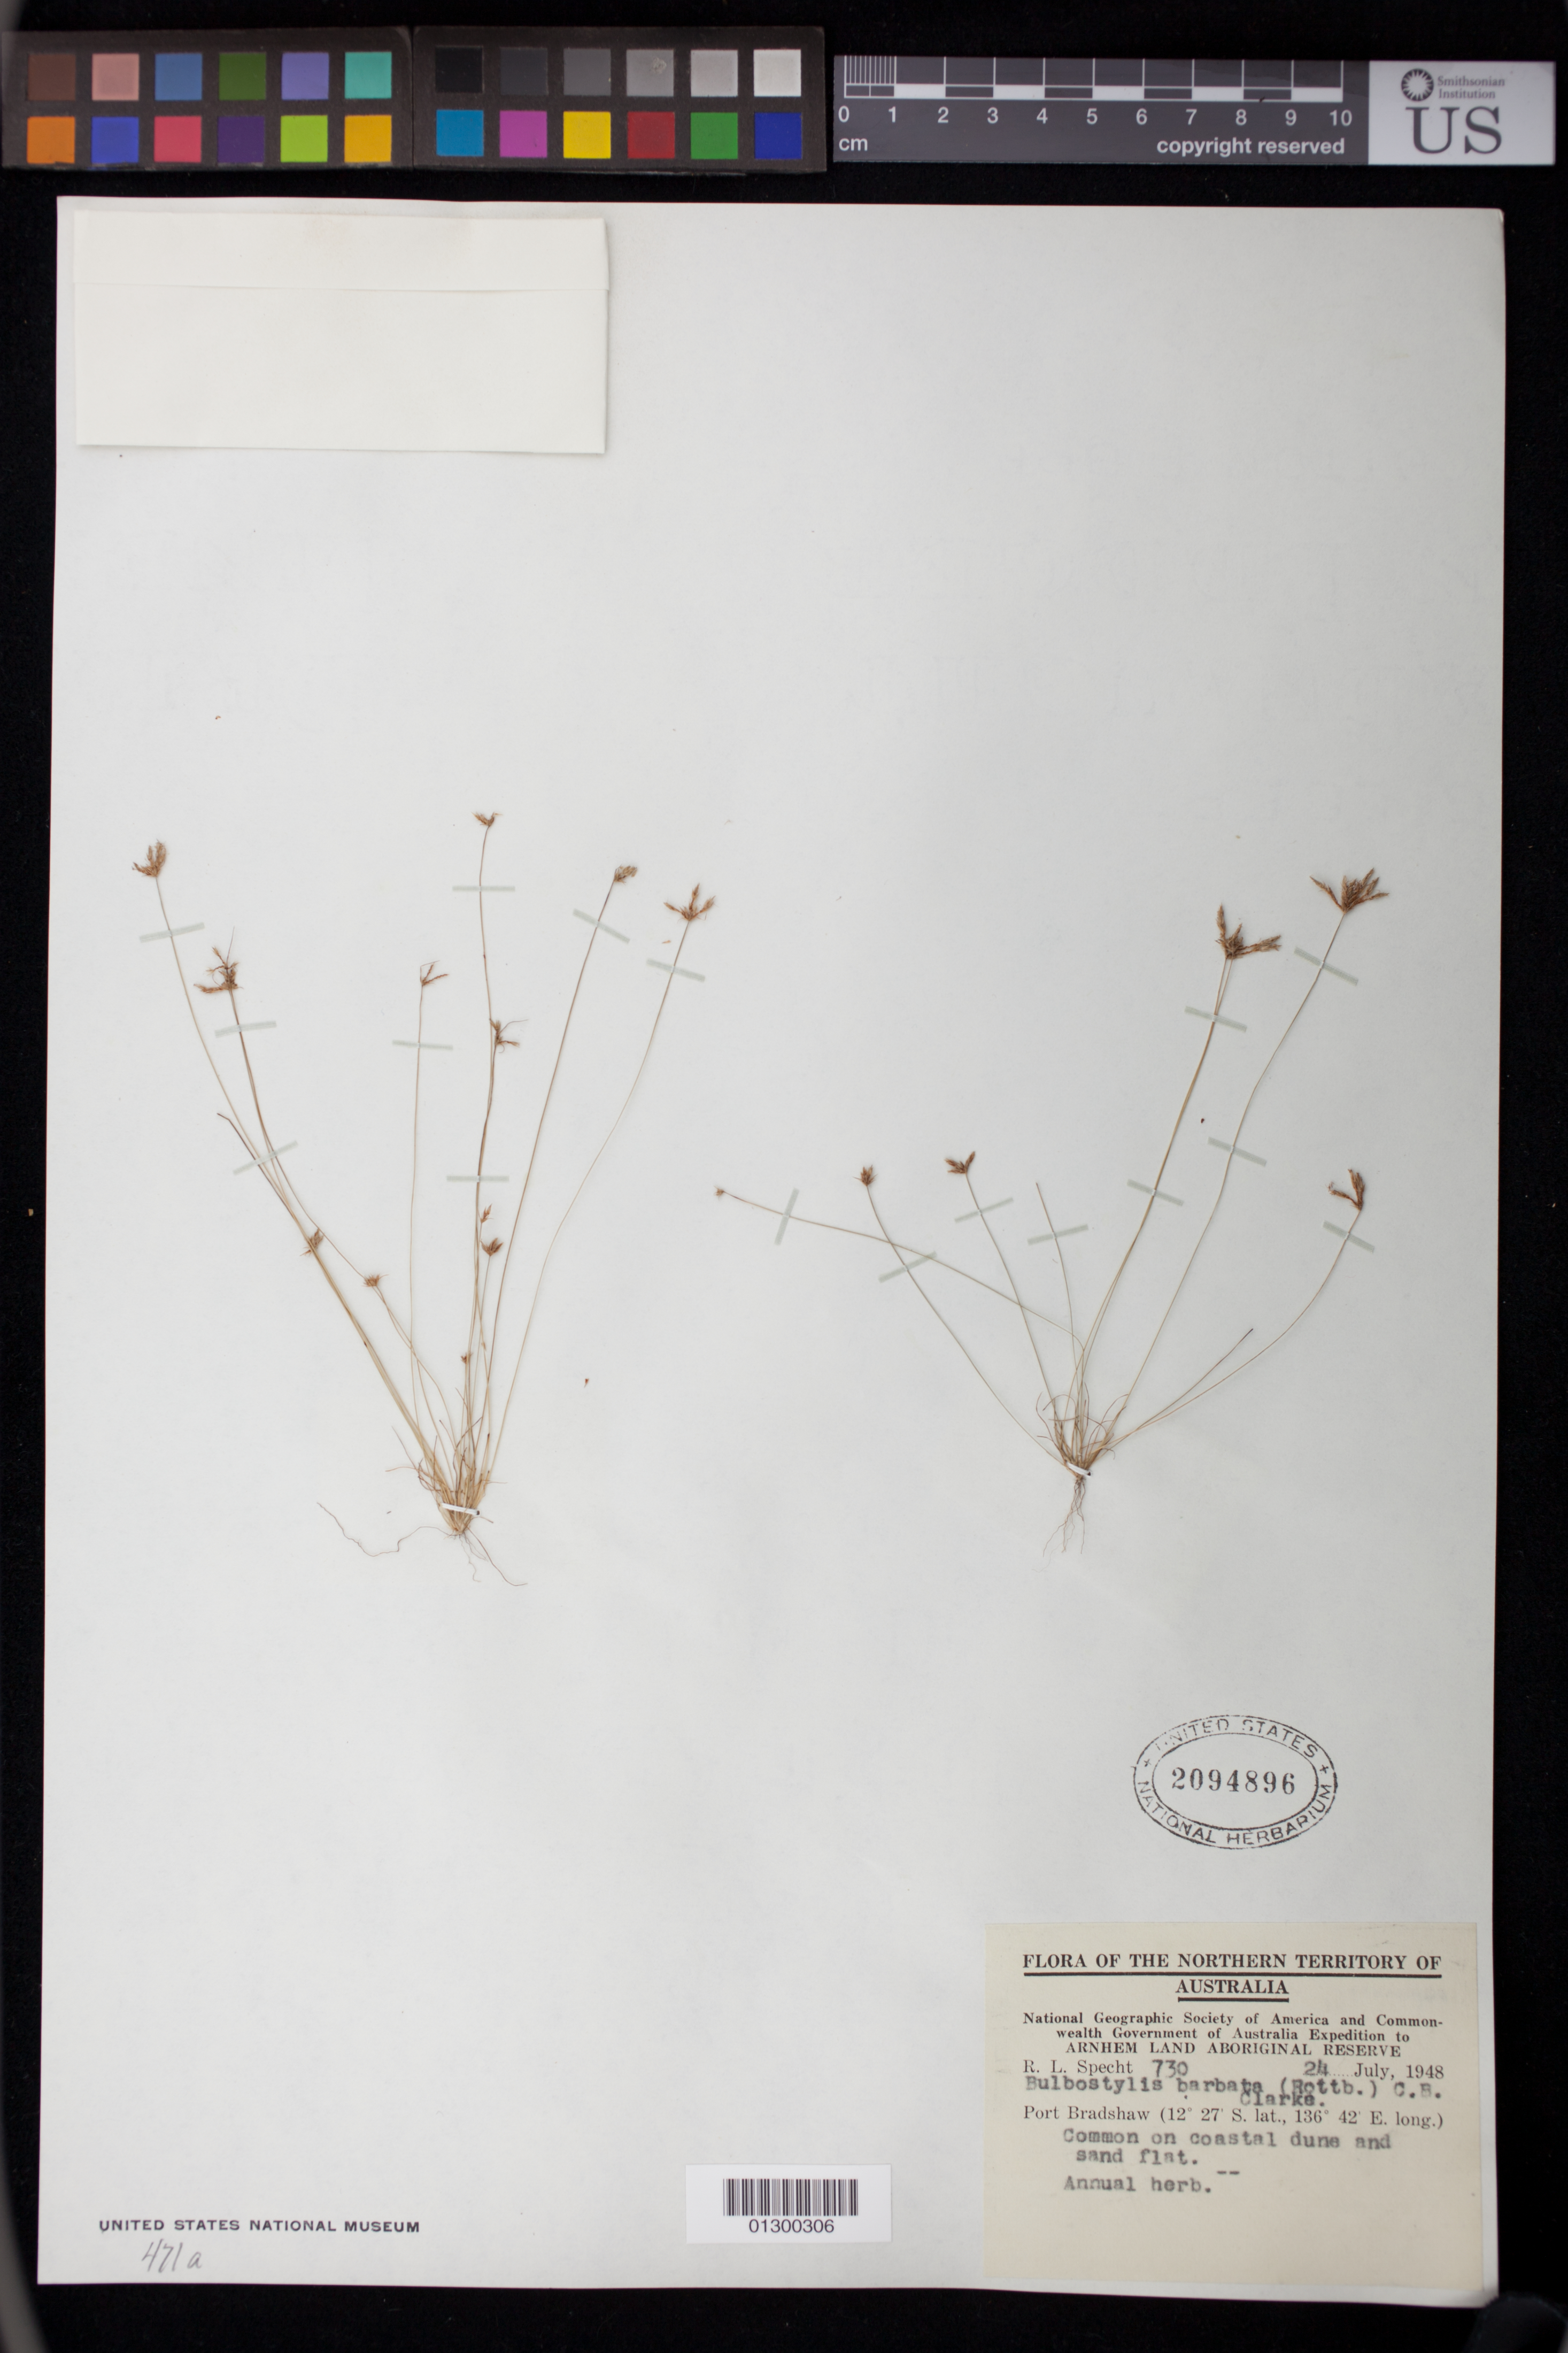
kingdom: Plantae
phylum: Tracheophyta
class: Liliopsida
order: Poales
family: Cyperaceae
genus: Bulbostylis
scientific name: Bulbostylis barbata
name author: (Rottb.) C.B. Clarke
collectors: R. L. Specht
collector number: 730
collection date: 1948-07-24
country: Australia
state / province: Northern Territory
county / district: East Arnhem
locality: Port Bradshaw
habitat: Common on coastal dune and sand flat.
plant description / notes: Annual herb.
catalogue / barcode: US 2094896